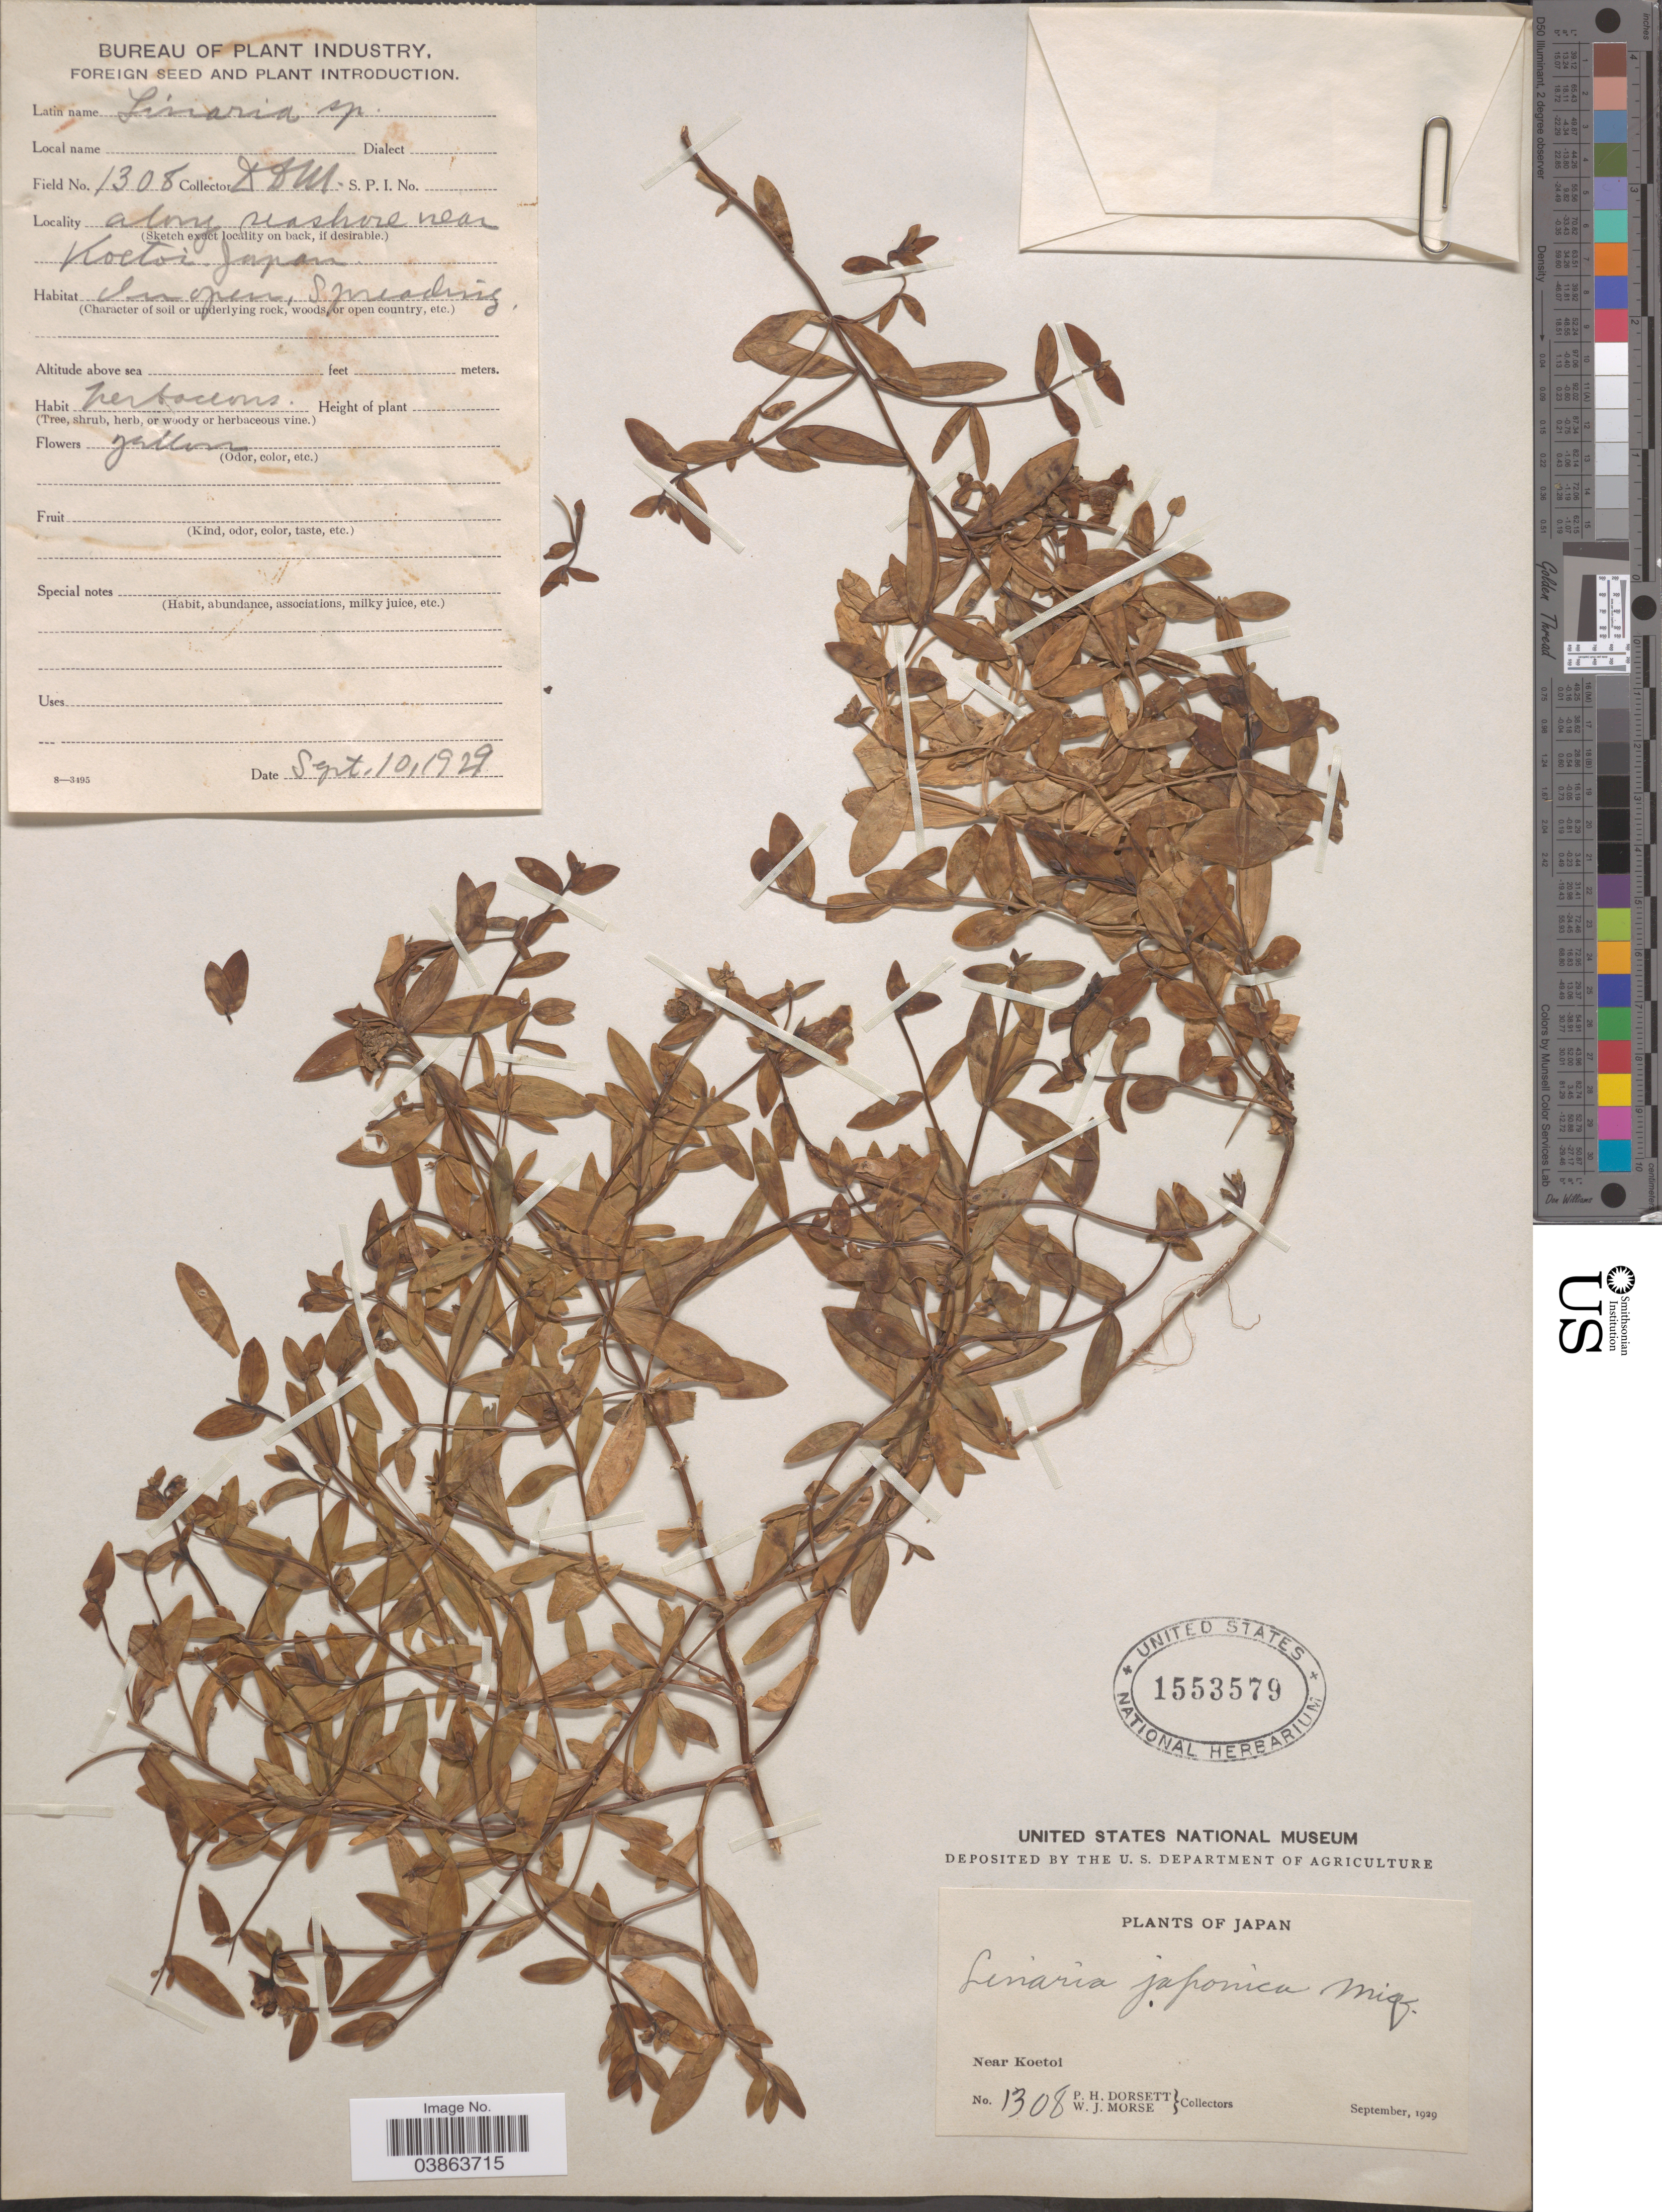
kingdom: Plantae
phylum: Tracheophyta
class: Magnoliopsida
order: Lamiales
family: Plantaginaceae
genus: Linaria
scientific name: Linaria japonica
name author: Miq.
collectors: P. H. Dorsett & W. J. Morse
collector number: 1308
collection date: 1929-09-10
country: Japan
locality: Along seashore near Koetoi.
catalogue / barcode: US 1553579